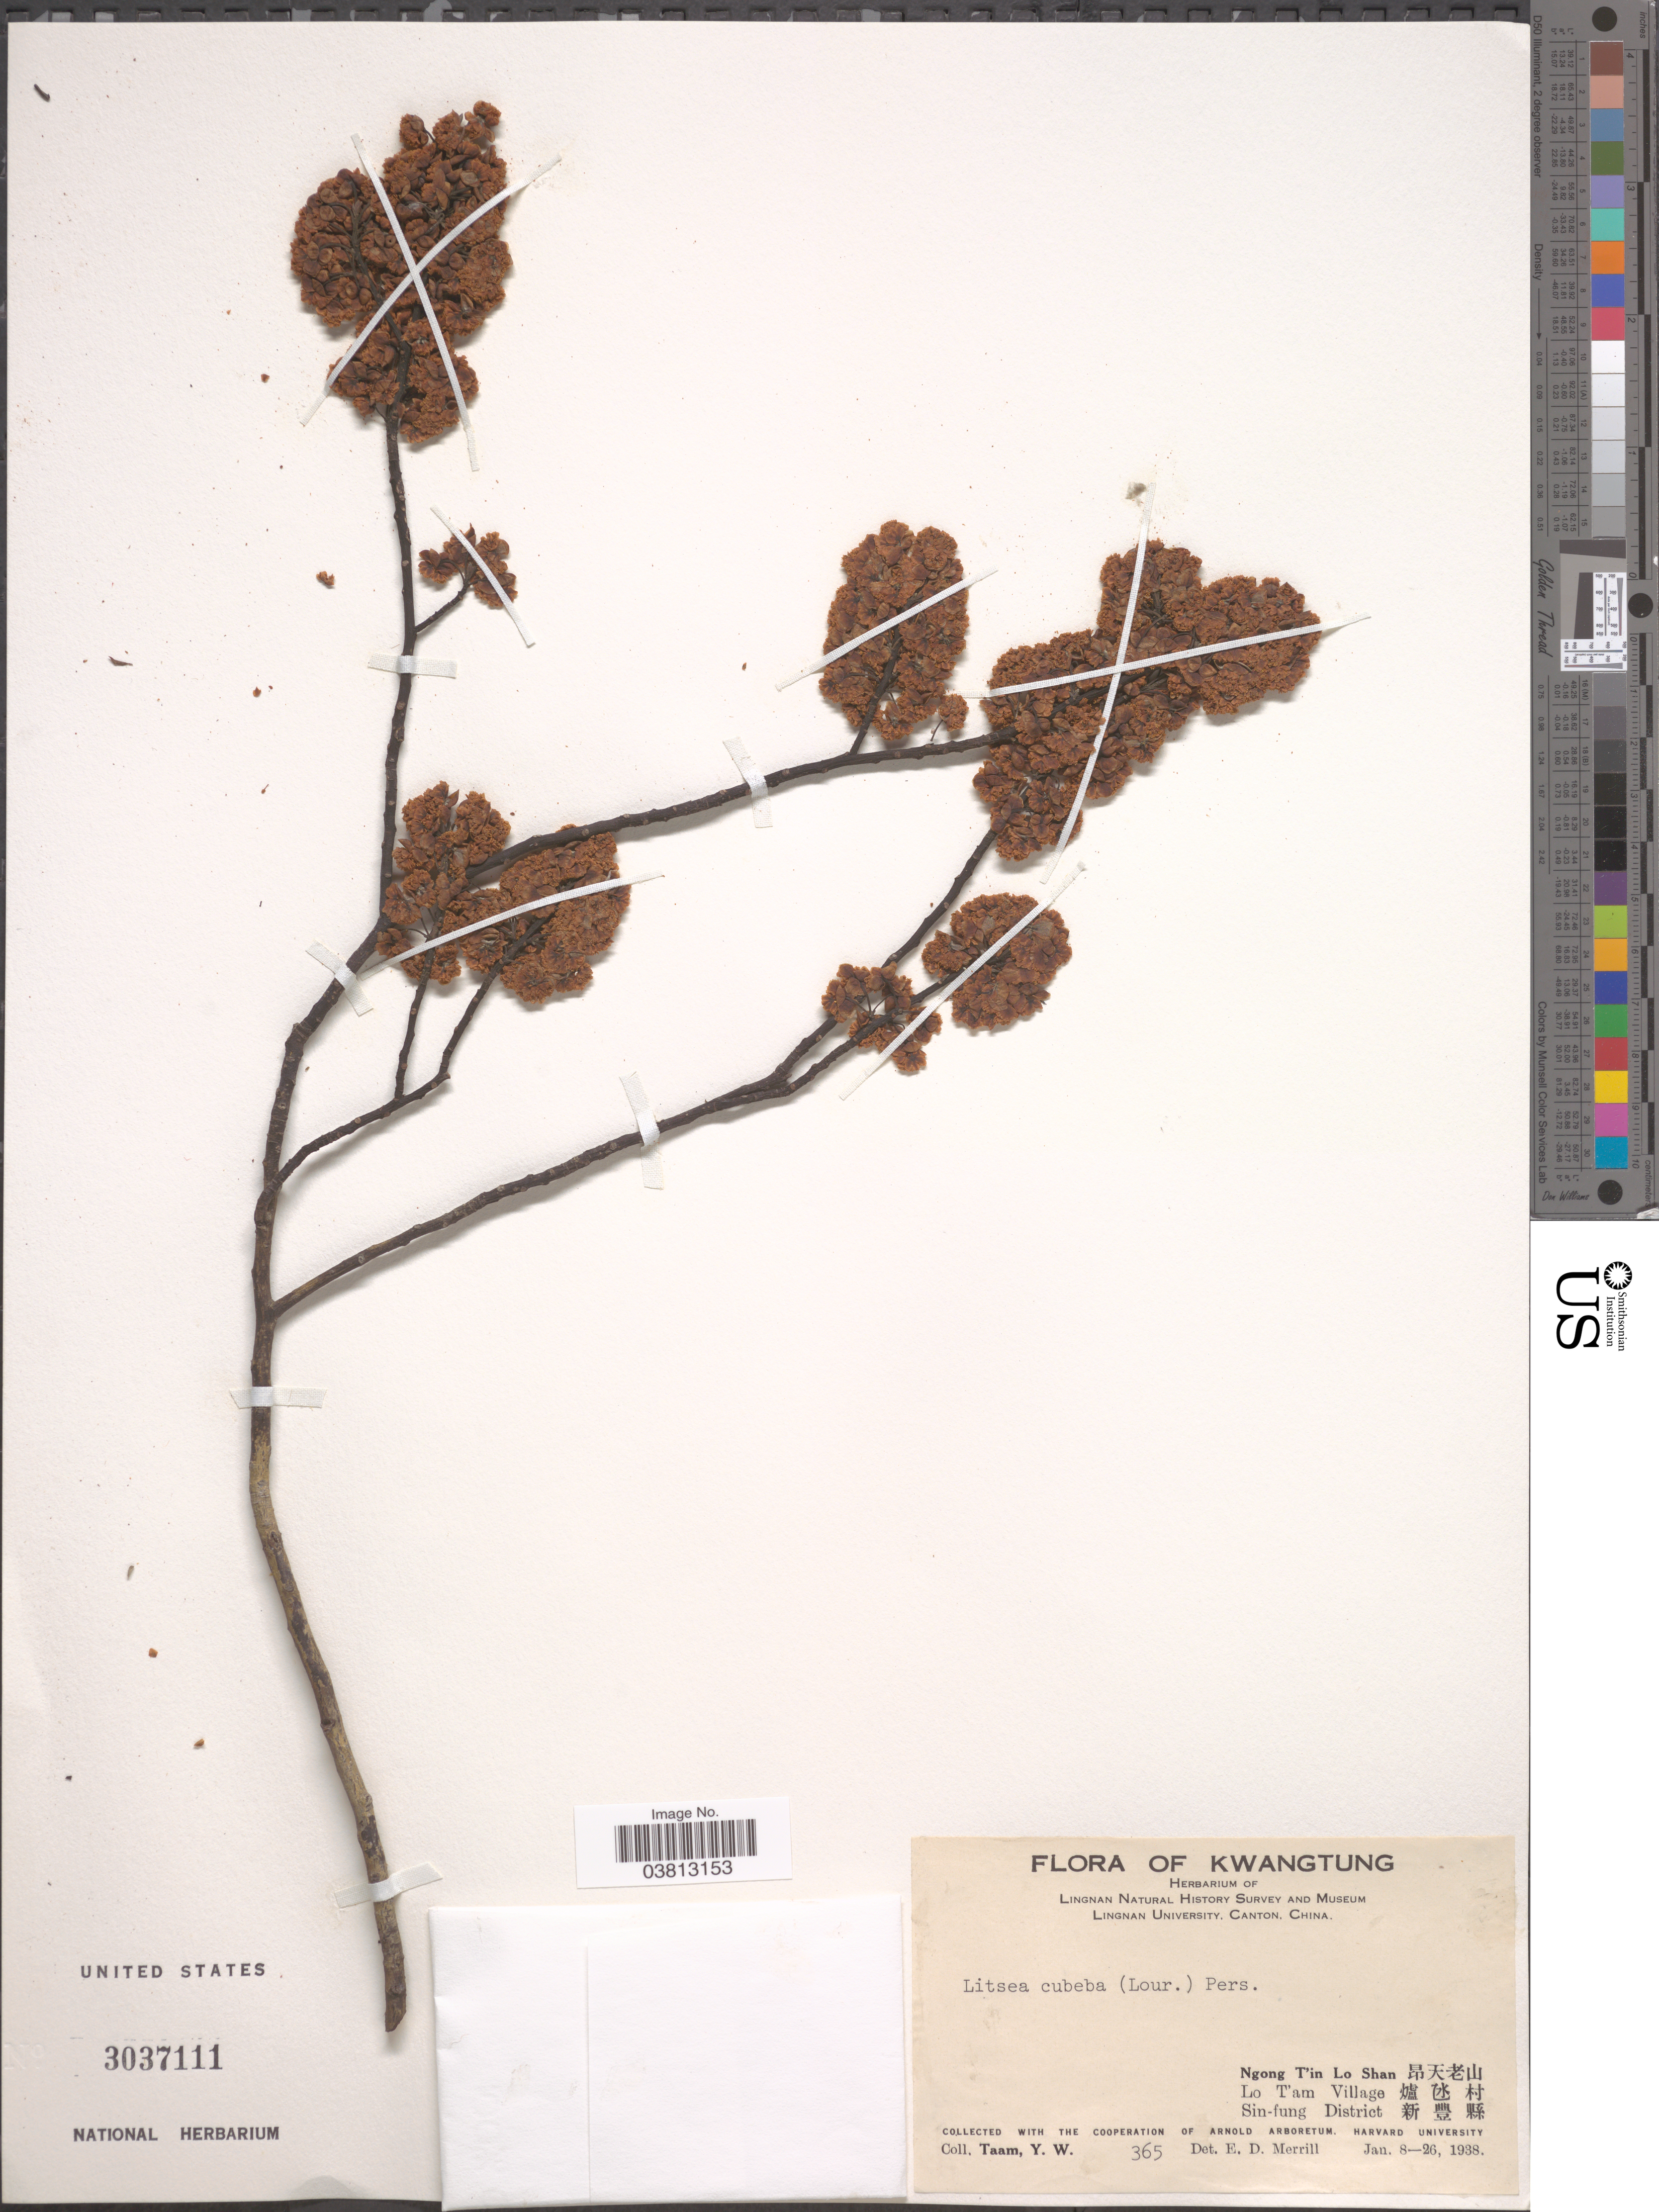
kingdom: Plantae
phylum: Tracheophyta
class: Magnoliopsida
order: Laurales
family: Lauraceae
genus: Litsea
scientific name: Litsea cubeba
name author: (Lour.) Pers.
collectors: Y. W. Taam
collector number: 365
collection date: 1938-01-08/1938-01-26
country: China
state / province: Guangdong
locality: Kwangtung. Ngong T'in Lo Shan X. Lo T'am Village X. Sin-fung District X.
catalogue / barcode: US 3037111